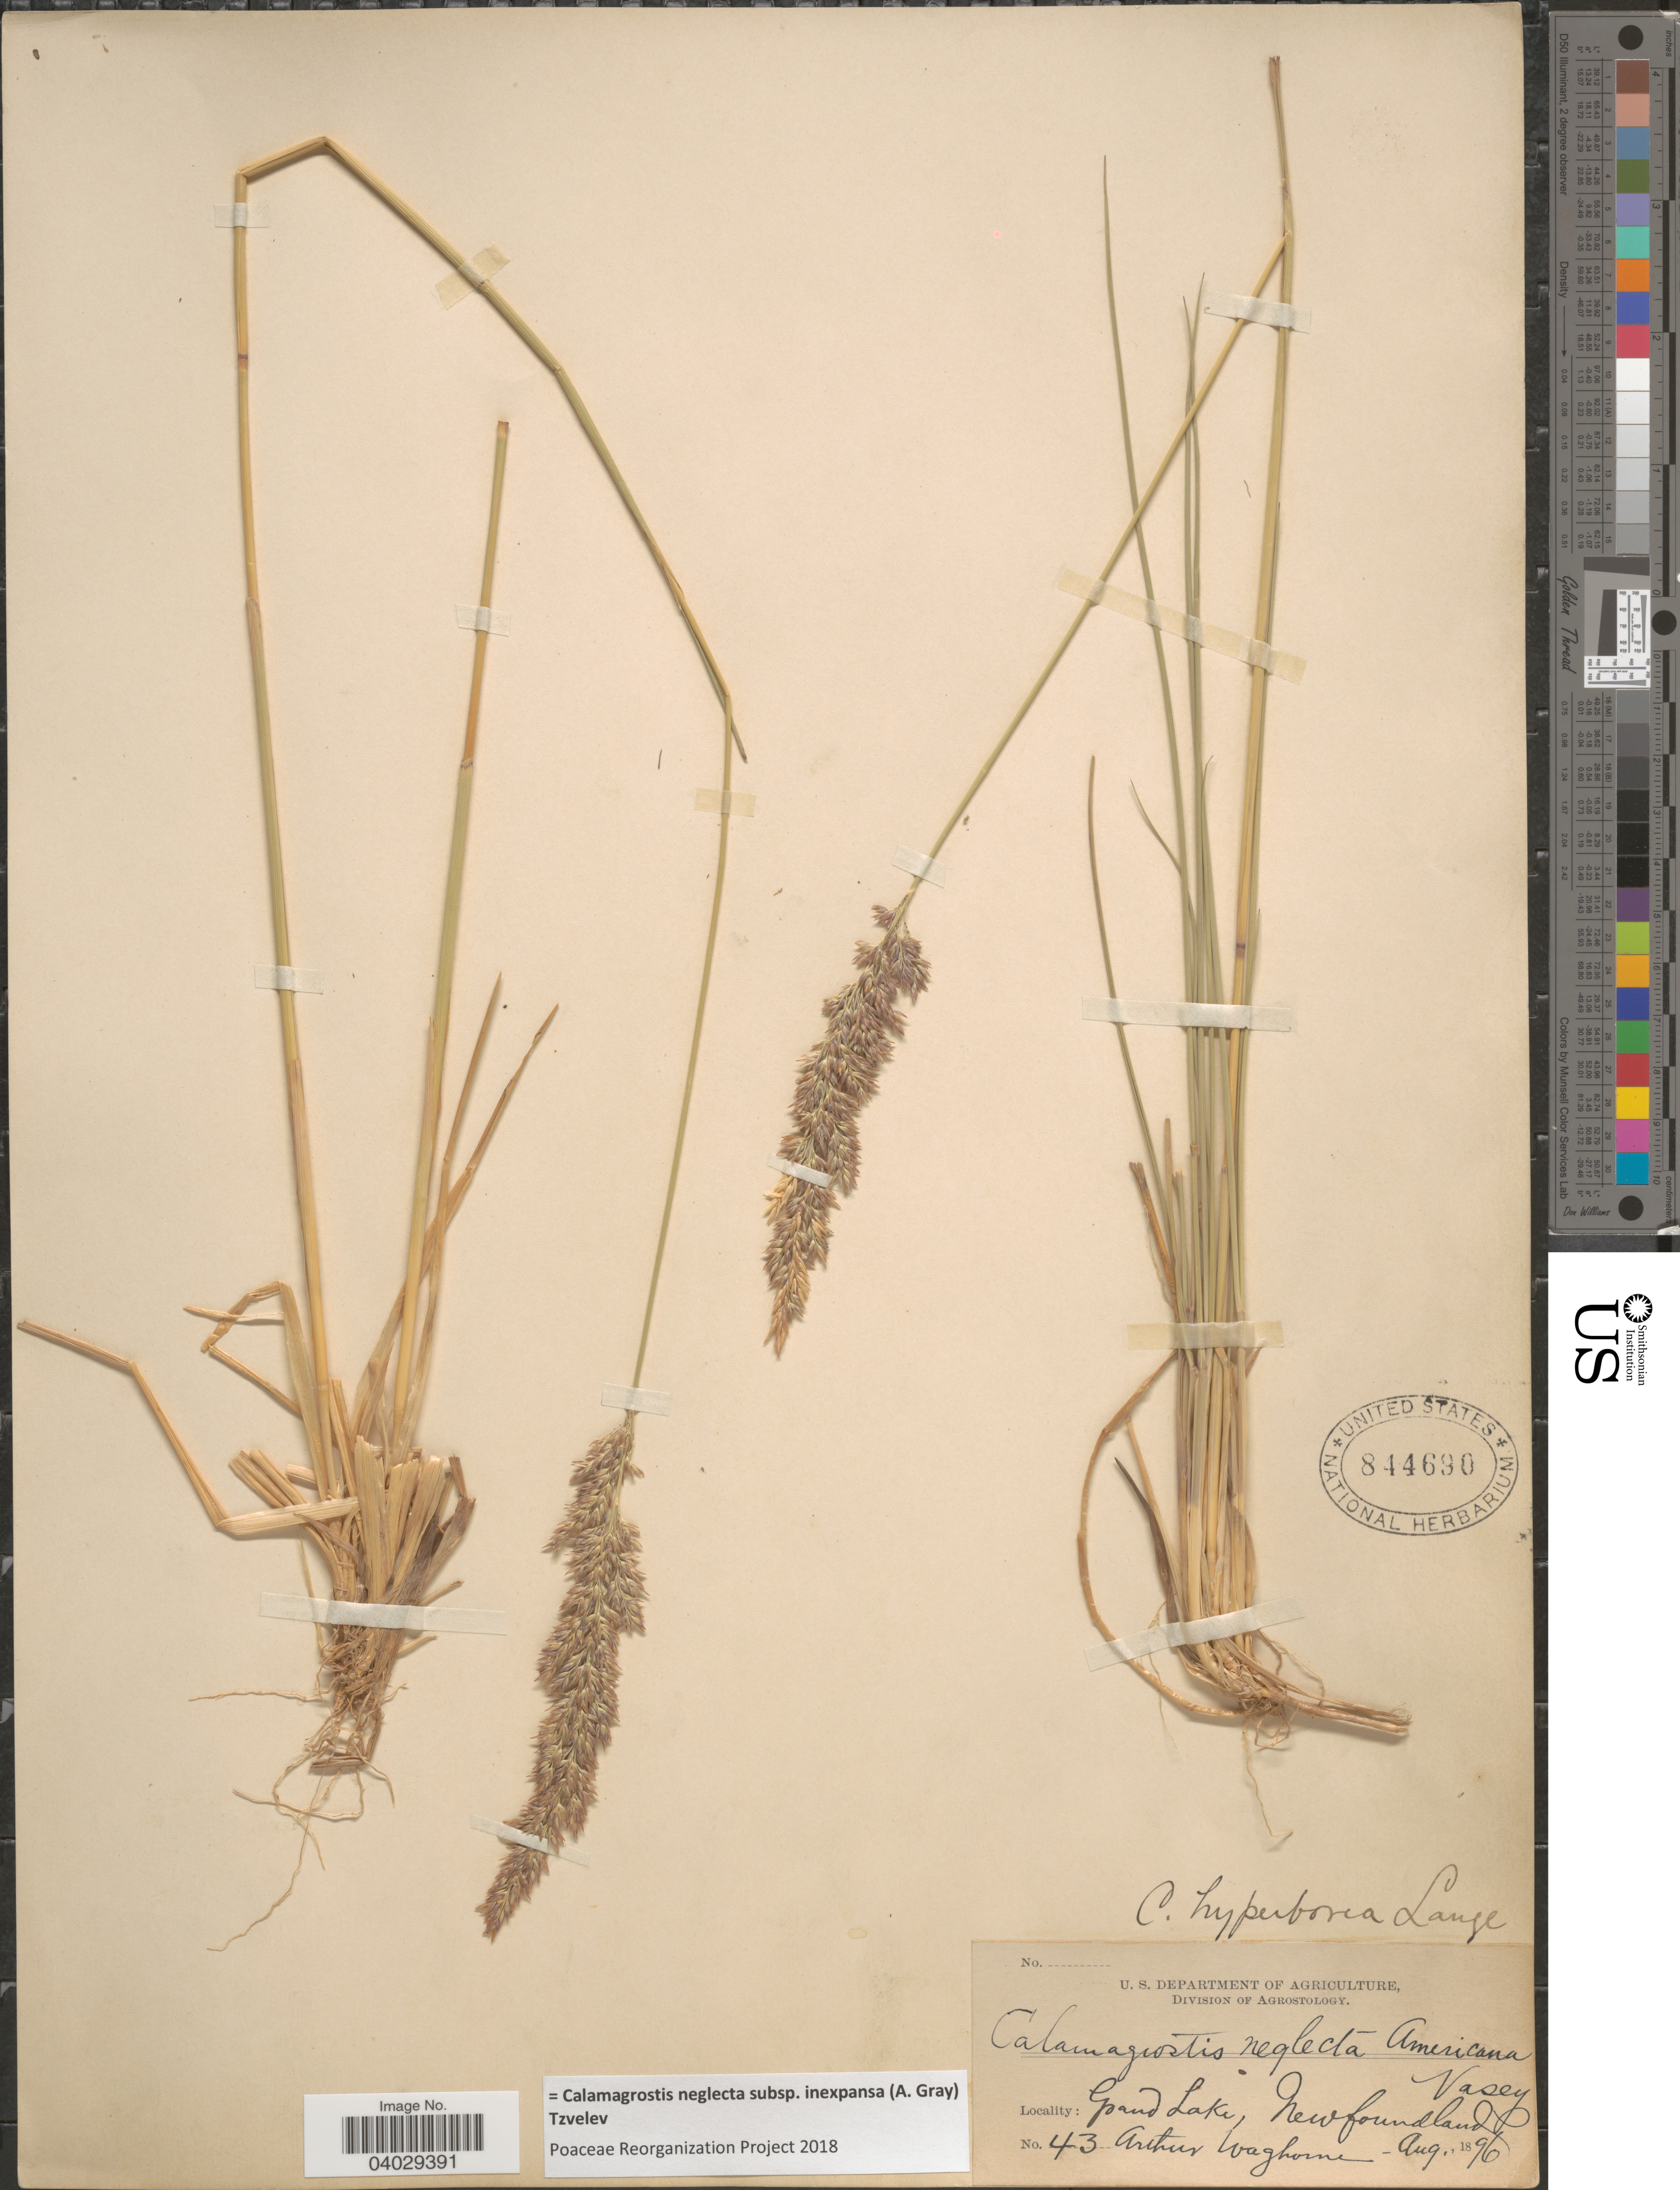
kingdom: Plantae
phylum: Tracheophyta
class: Liliopsida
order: Poales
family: Poaceae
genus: Calamagrostis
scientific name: Calamagrostis neglecta subsp. inexpansa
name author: (A. Gray) Tzvelev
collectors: A. Waghorne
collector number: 43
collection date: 1896-08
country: Canada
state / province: Newfoundland and Labrador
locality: Grand Lake.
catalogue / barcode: US 844690